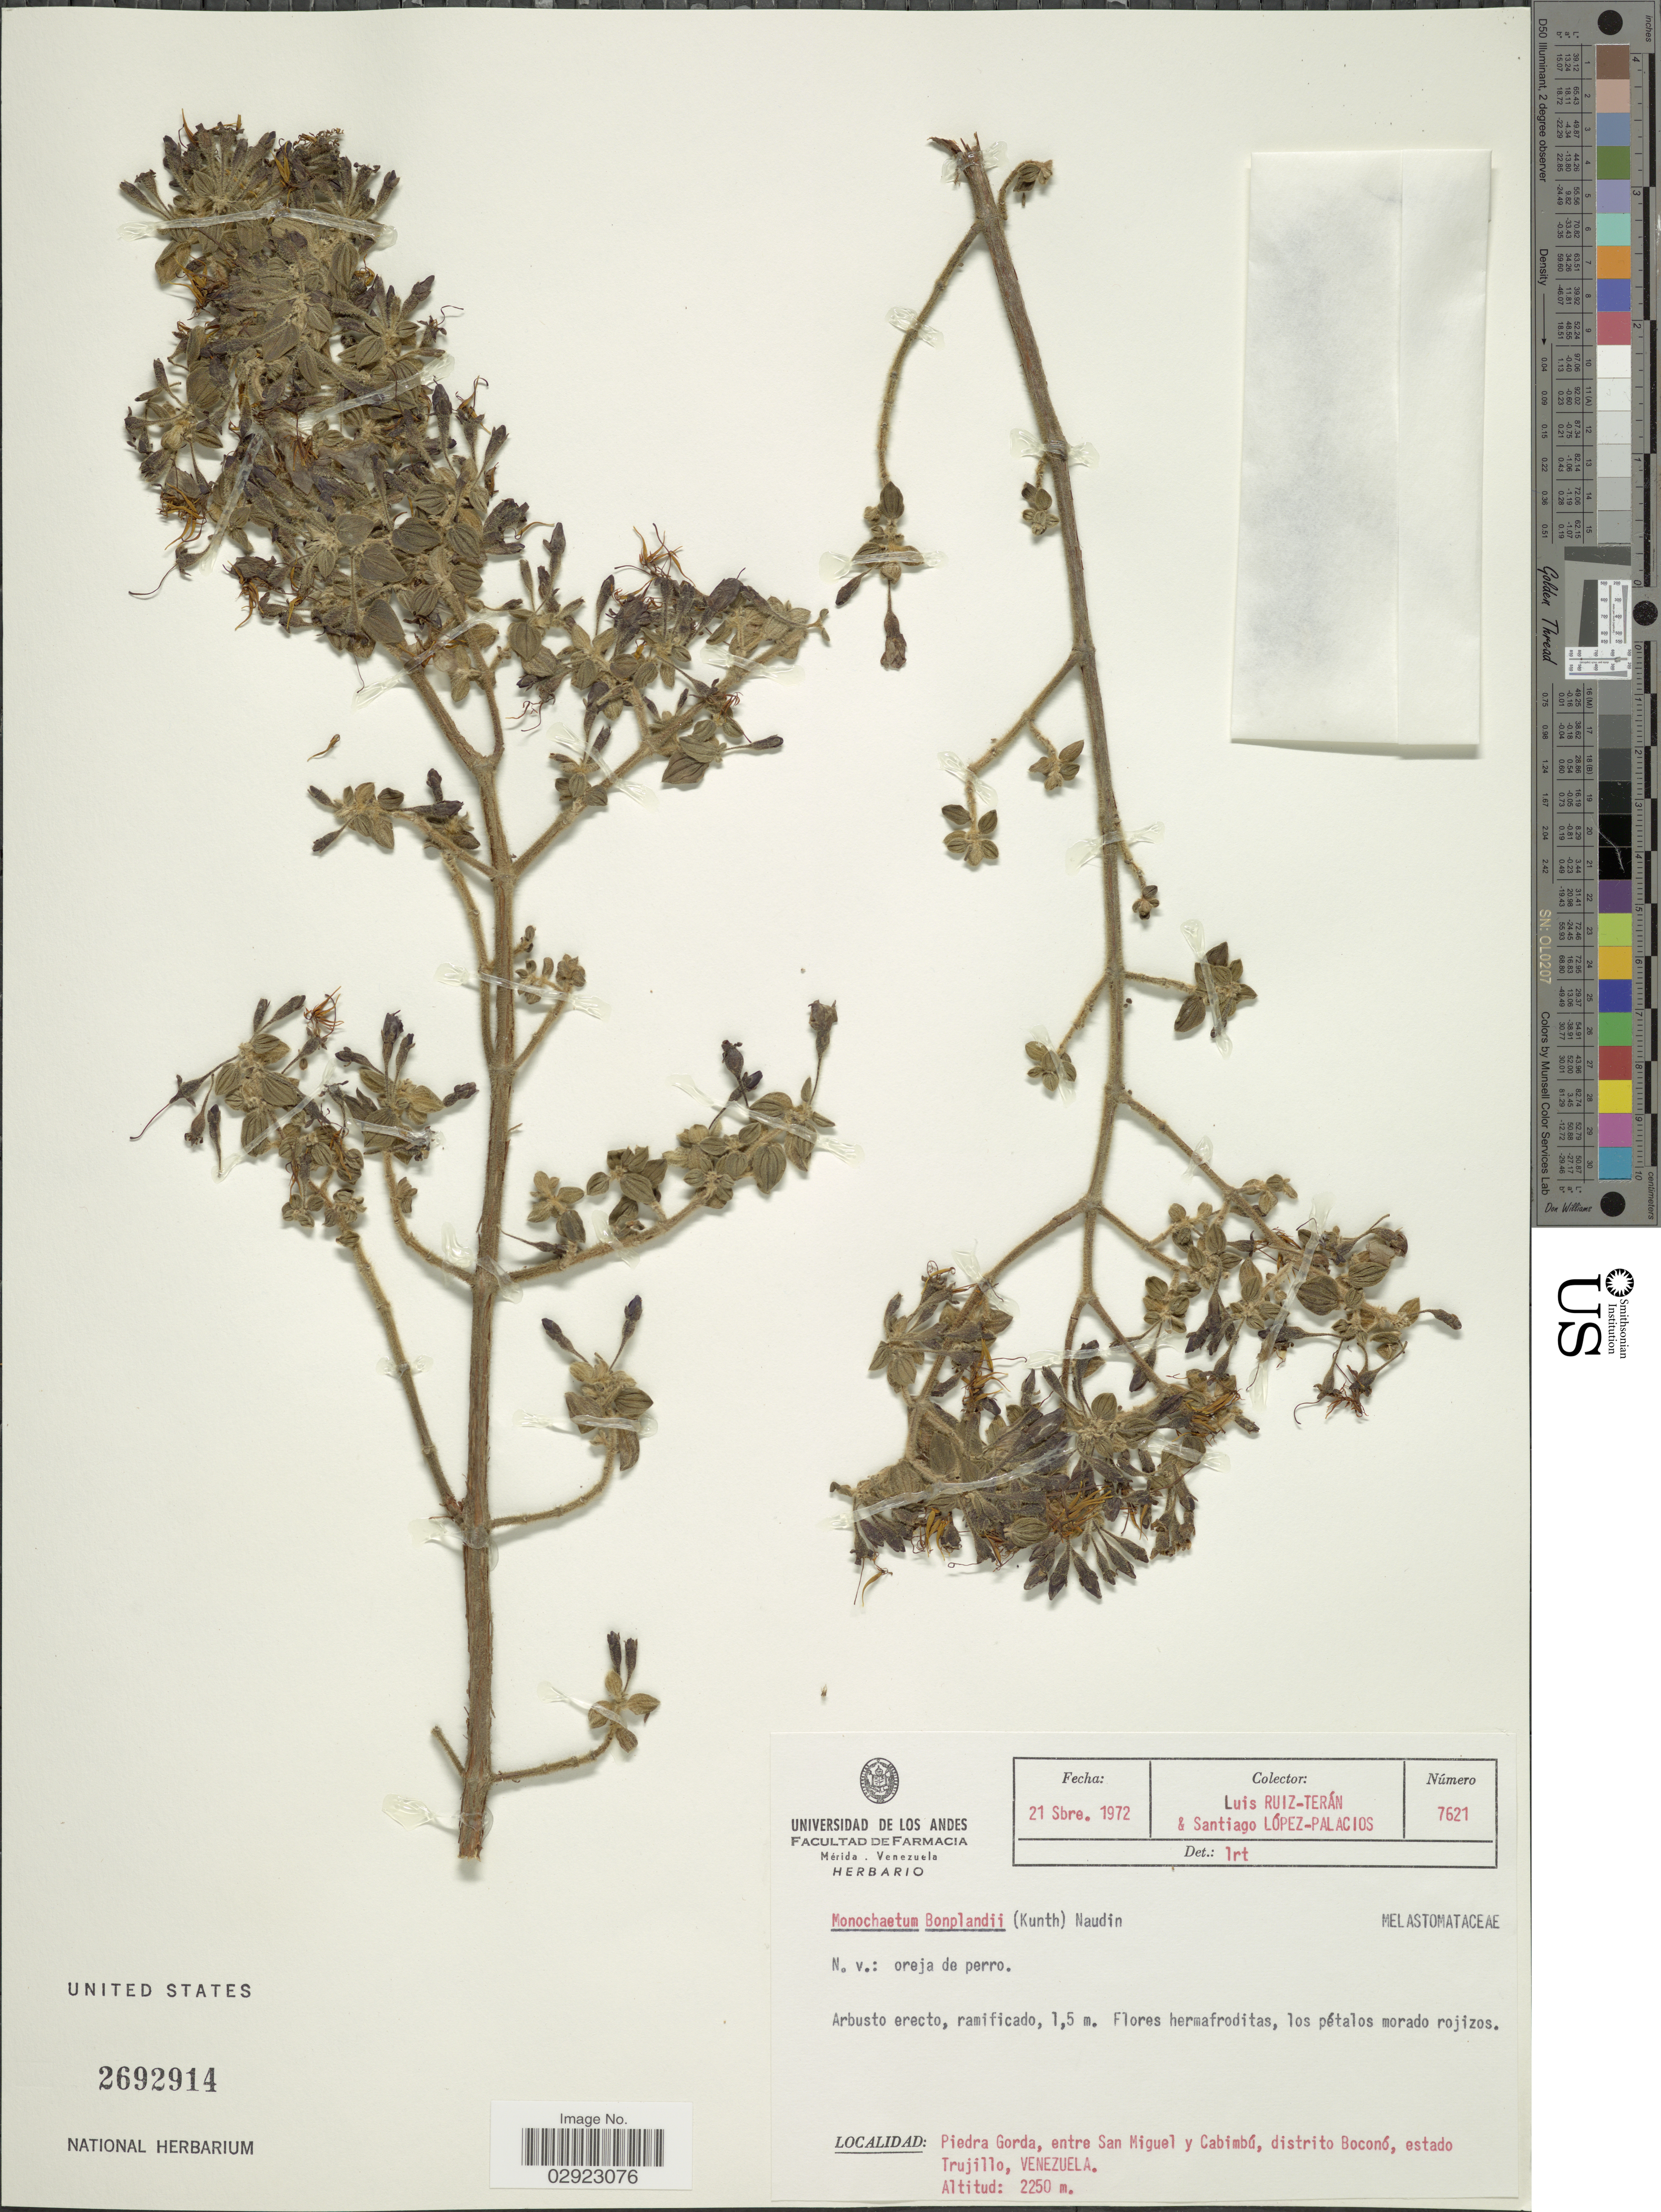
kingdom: Plantae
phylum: Tracheophyta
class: Magnoliopsida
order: Myrtales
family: Melastomataceae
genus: Monochaetum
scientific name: Monochaetum bonplandii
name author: (Kunth) Naudin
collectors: L. Teran & S. López-Palacios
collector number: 7621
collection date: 1972-09-21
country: Venezuela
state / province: Trujillo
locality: Piedra Gorda, entre San Miguel y Cabimbú, distrito Boconó.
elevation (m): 2250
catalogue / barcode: US 2692914